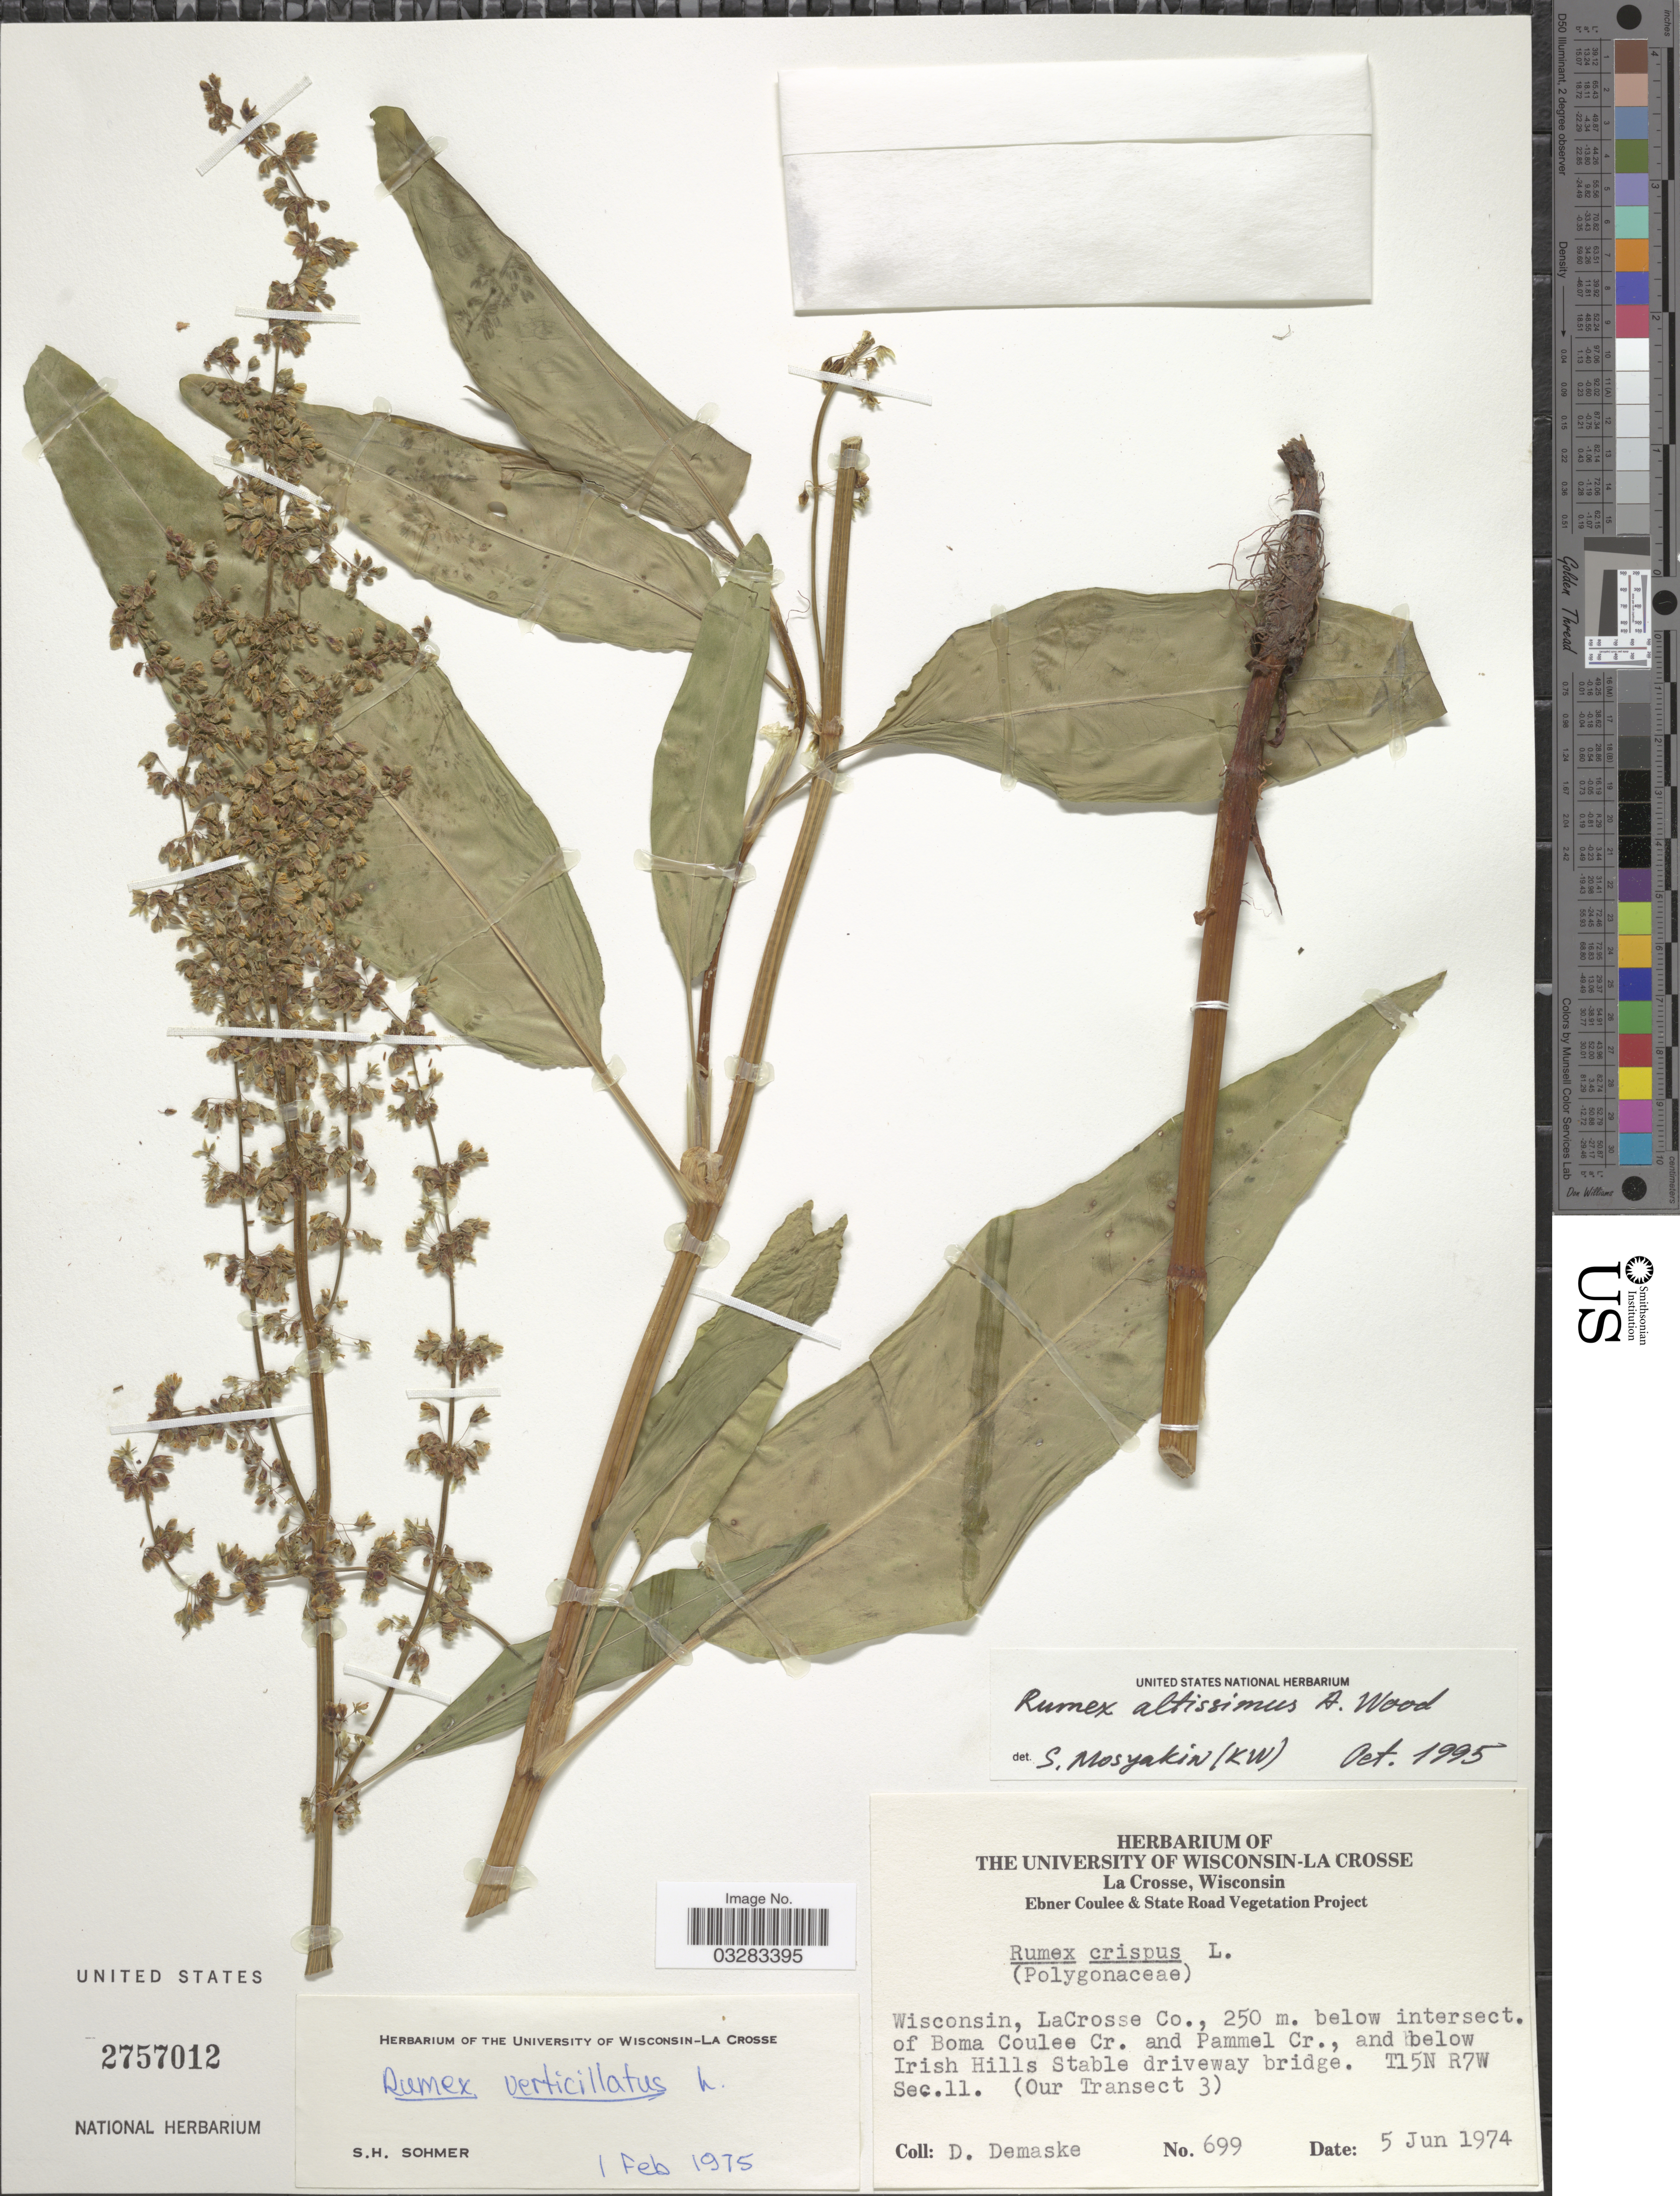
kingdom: Plantae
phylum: Tracheophyta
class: Magnoliopsida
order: Caryophyllales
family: Polygonaceae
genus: Rumex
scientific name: Rumex altissimus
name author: Alph. Wood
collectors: D. Demaske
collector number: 699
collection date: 1974-06-05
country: United States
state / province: Wisconsin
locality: LaCrosse Co., 250 m. below intersect. of Boma Coulee Cr. and Pammel Cr., and below Irish Hills Stable driveway bridge. T15N R7W Sec.11. (Our Transect 3).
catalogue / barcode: US 2757012